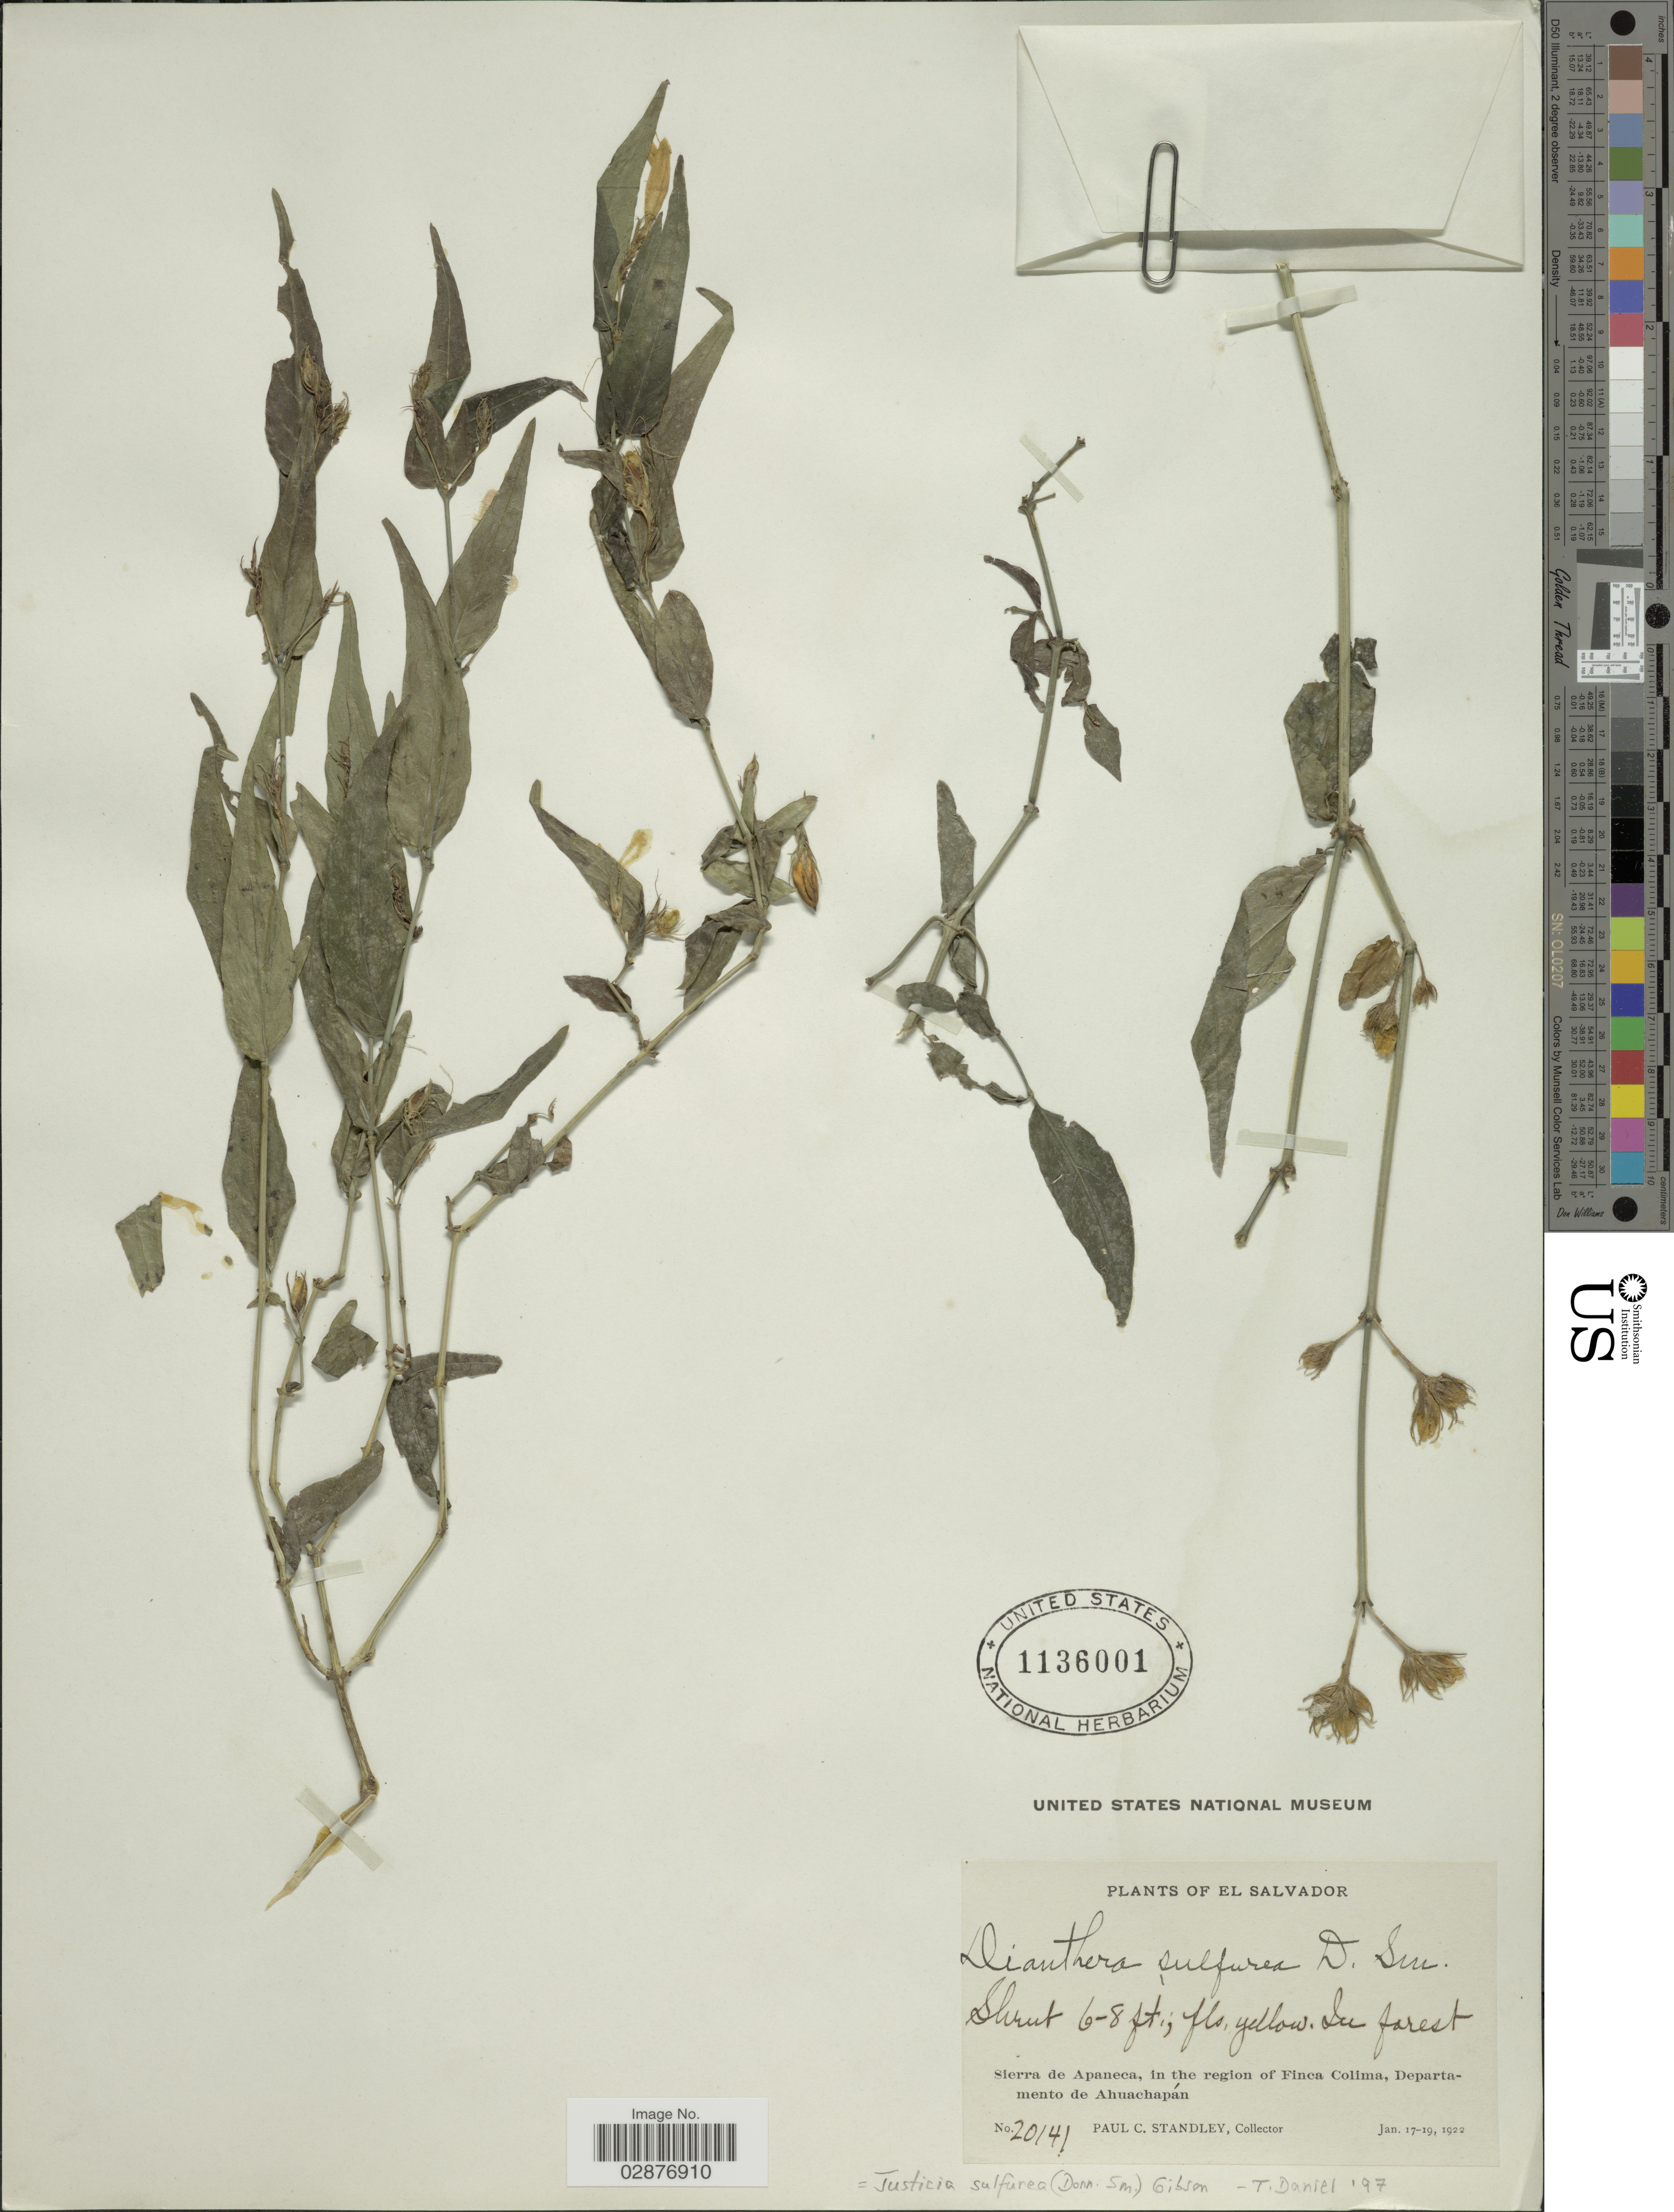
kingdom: Plantae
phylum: Tracheophyta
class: Magnoliopsida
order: Lamiales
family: Acanthaceae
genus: Justicia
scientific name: Justicia sulfurea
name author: (Donn. Sm.) D.N. Gibson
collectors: P. C. Standley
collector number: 20141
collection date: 1922-01-17/1922-01-19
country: El Salvador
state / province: Ahuachapan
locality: Sierra de Apaneca, in the region of Finca Colina, Departamento de Ahuacapán.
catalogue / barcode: US 1136001